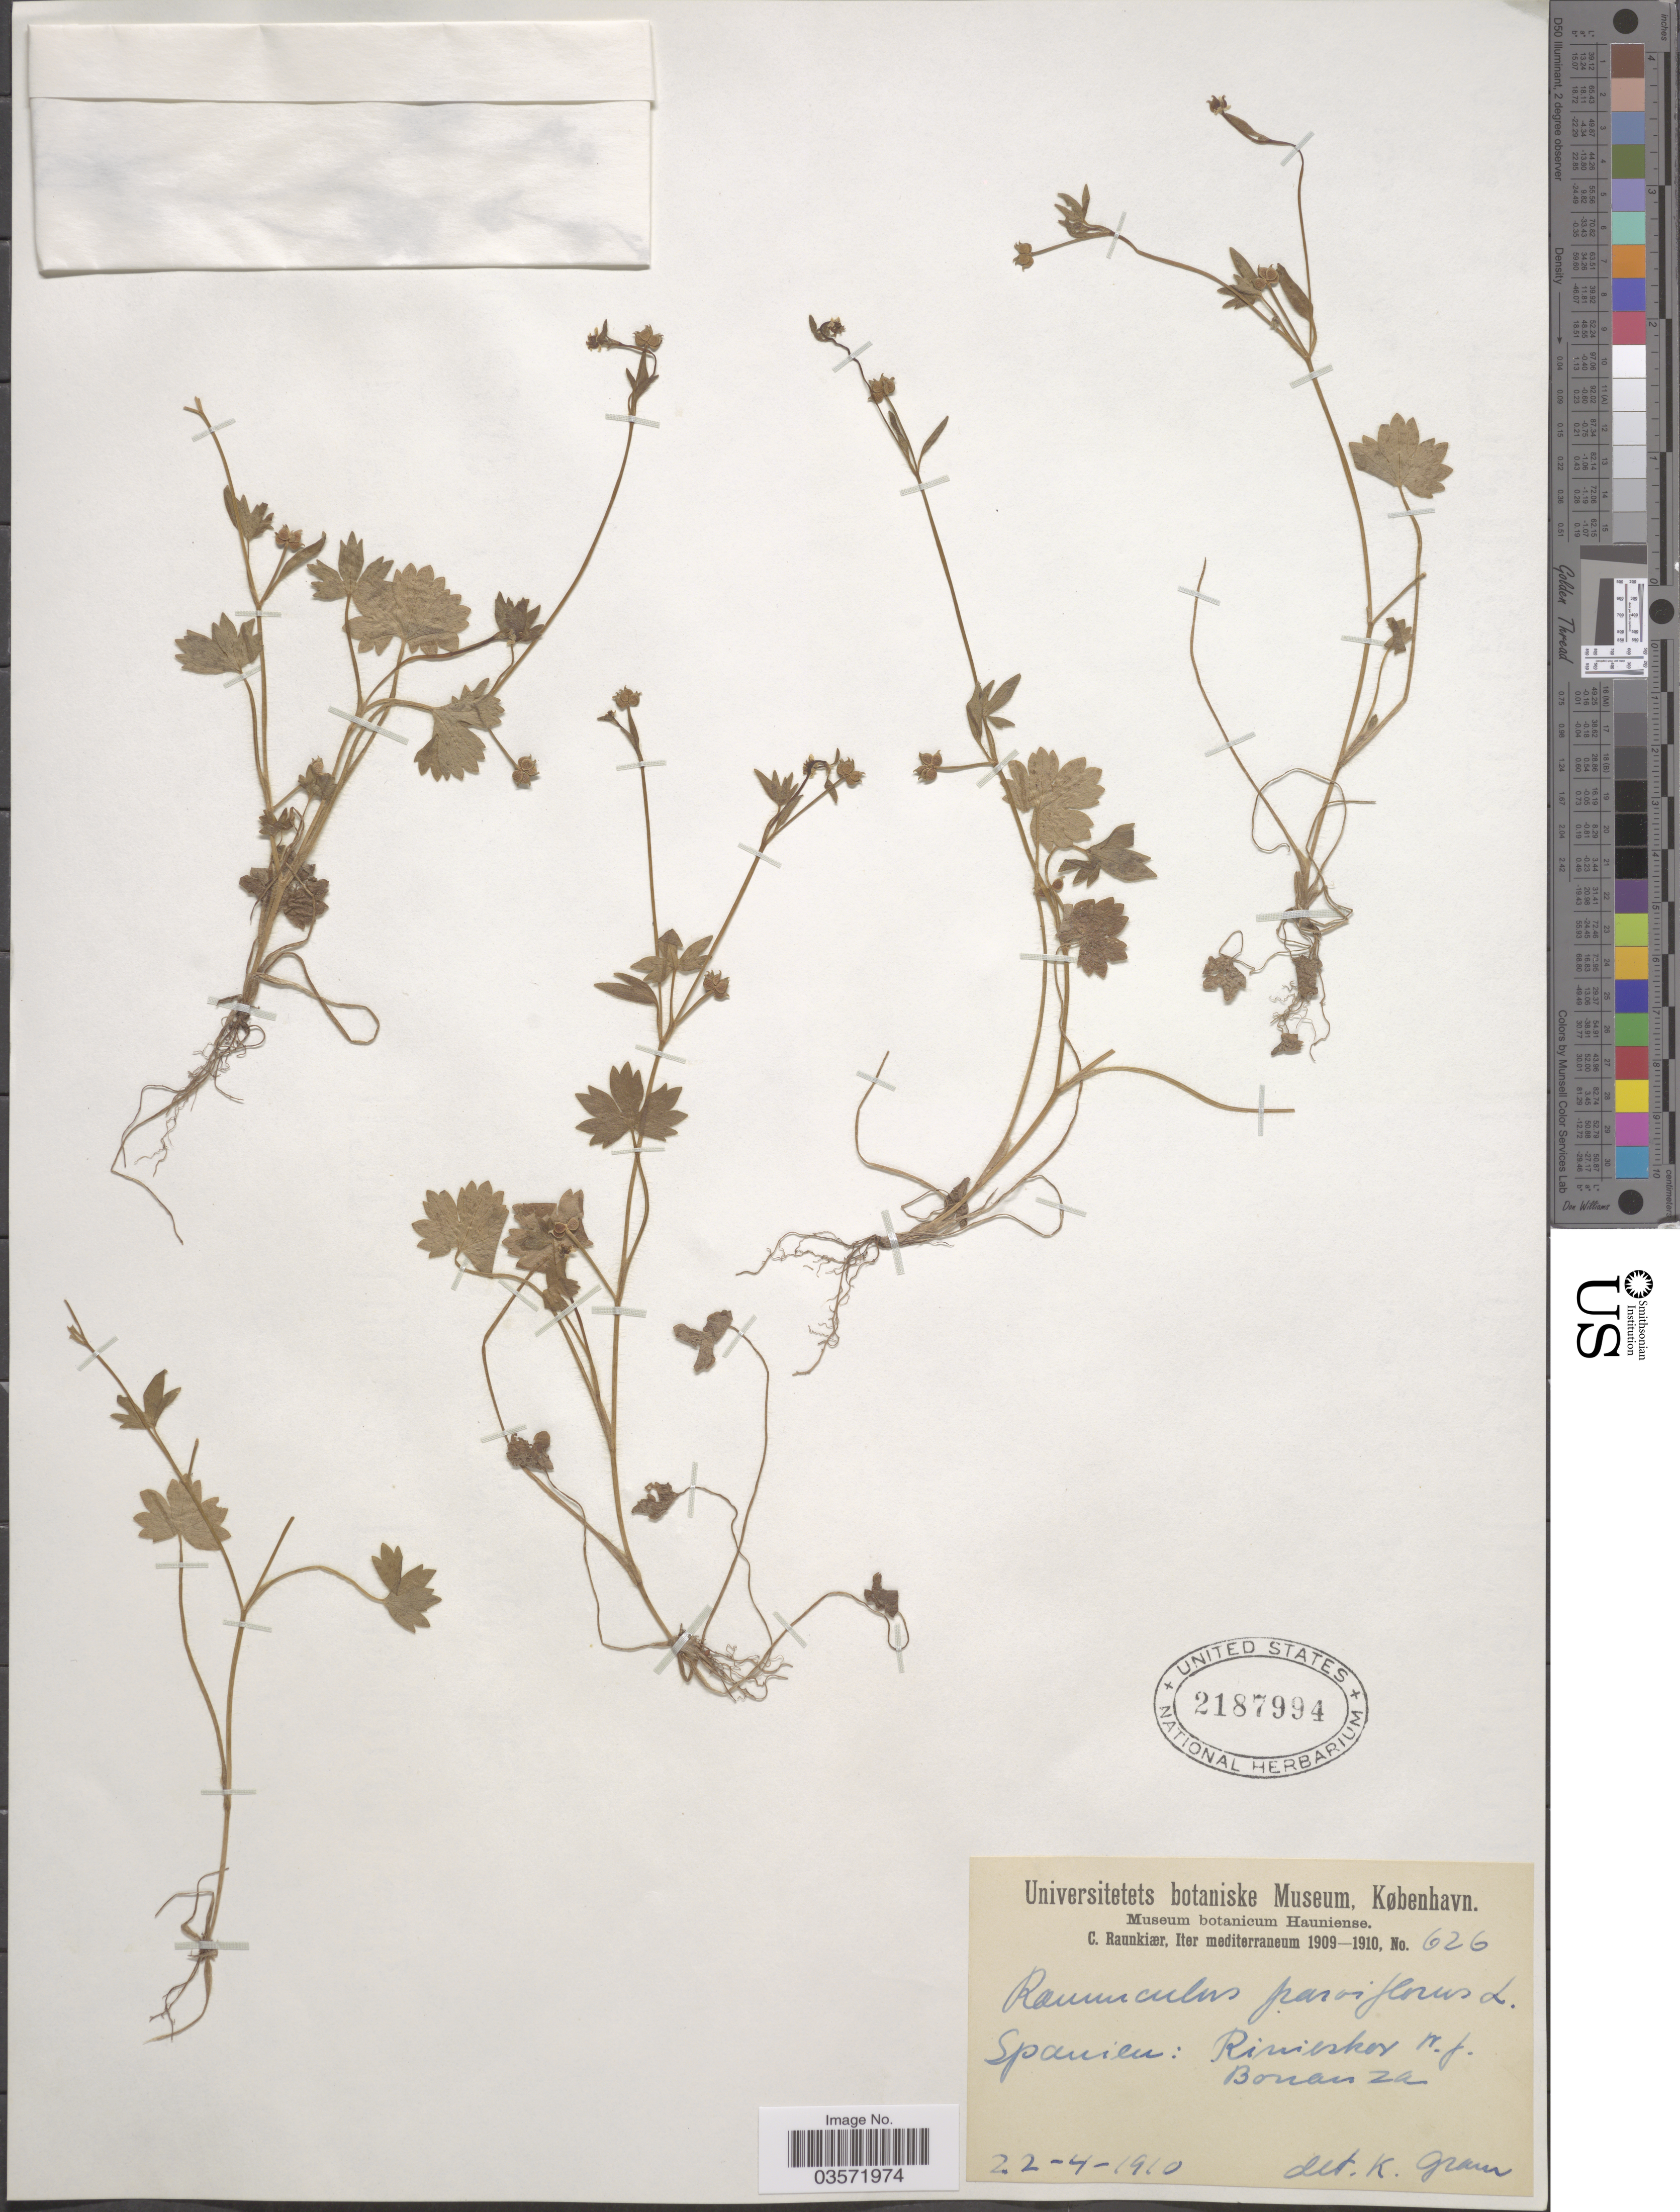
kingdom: Plantae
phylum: Tracheophyta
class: Magnoliopsida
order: Ranunculales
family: Ranunculaceae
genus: Ranunculus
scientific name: Ranunculus parviflorus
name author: L.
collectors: C. Raunkiær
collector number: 626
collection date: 1910-04-22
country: Spain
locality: Rinieskov W.J. Bonanza.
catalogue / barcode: US 2187994